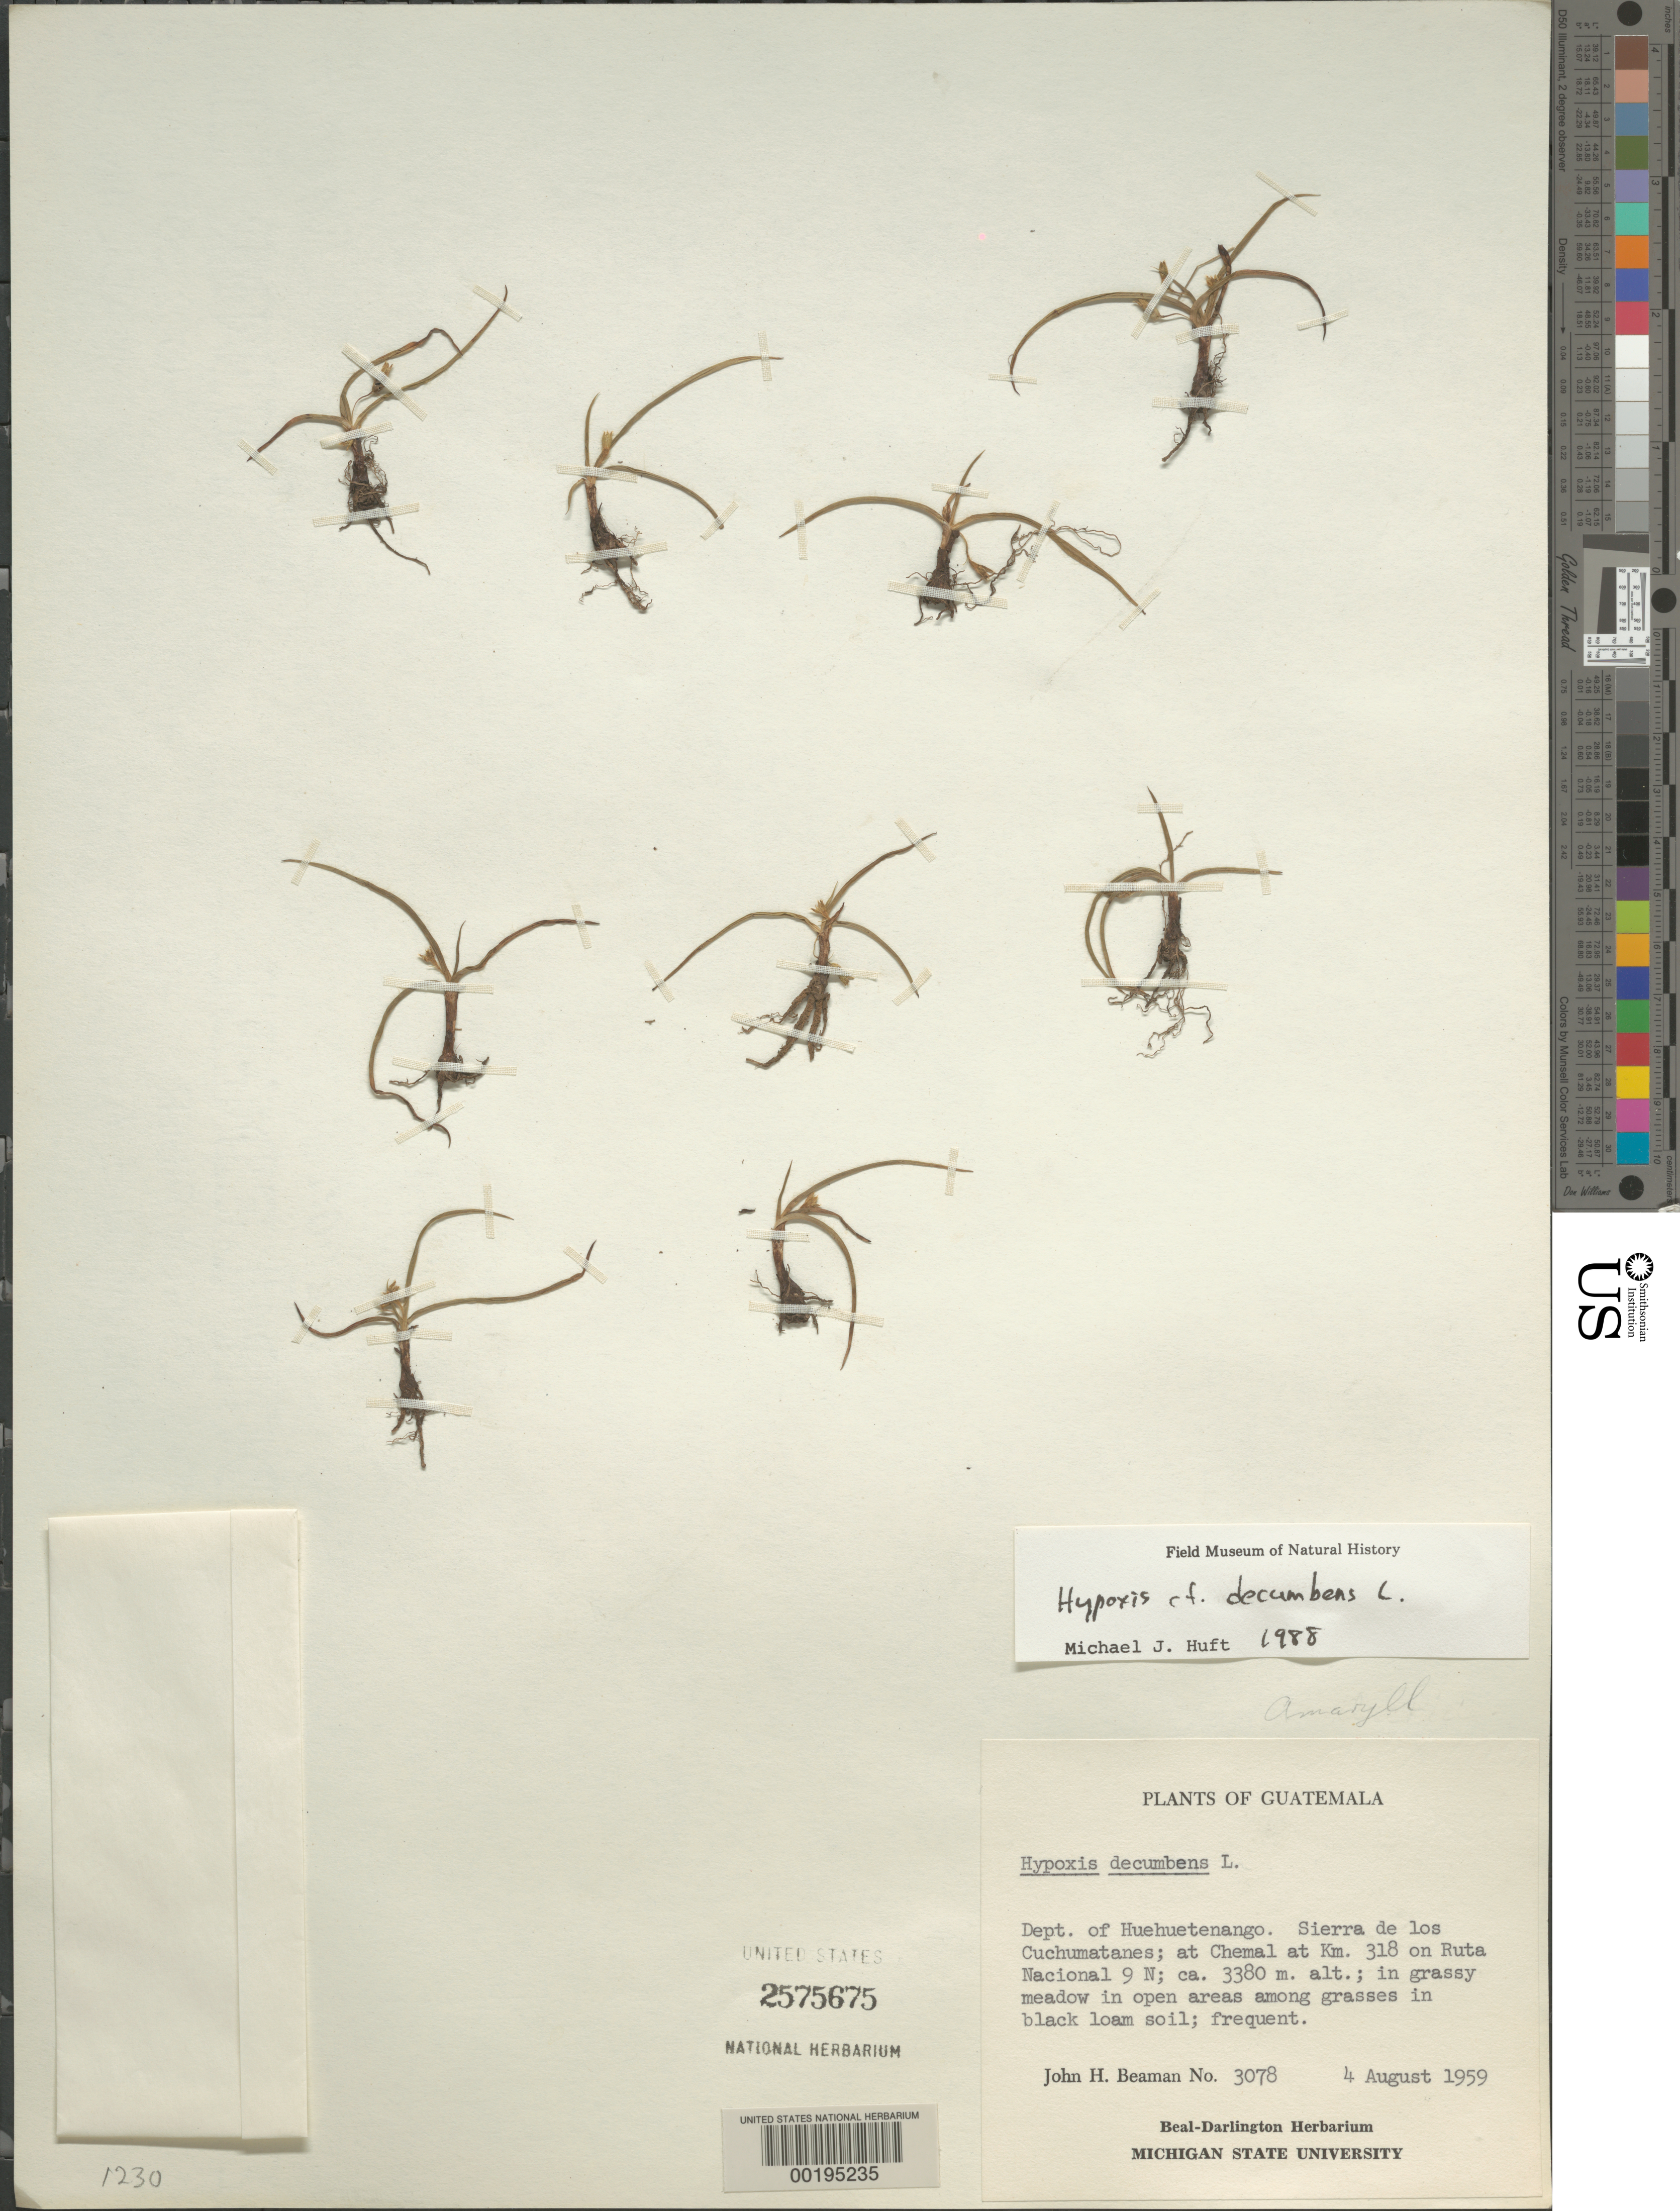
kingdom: Plantae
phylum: Tracheophyta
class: Liliopsida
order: Asparagales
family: Hypoxidaceae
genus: Hypoxis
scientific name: Hypoxis decumbens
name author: L.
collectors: J. H. Beaman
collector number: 3078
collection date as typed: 04 Aug 1959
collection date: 1959-08-04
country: Guatemala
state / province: Huehuetenango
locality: Sierra de las Cuchumatanes, at Chemal at km 318 on ruta nacional 9N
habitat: In grassy meadow in open areas among grasses in black loam soil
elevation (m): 3380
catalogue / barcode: US 2575675